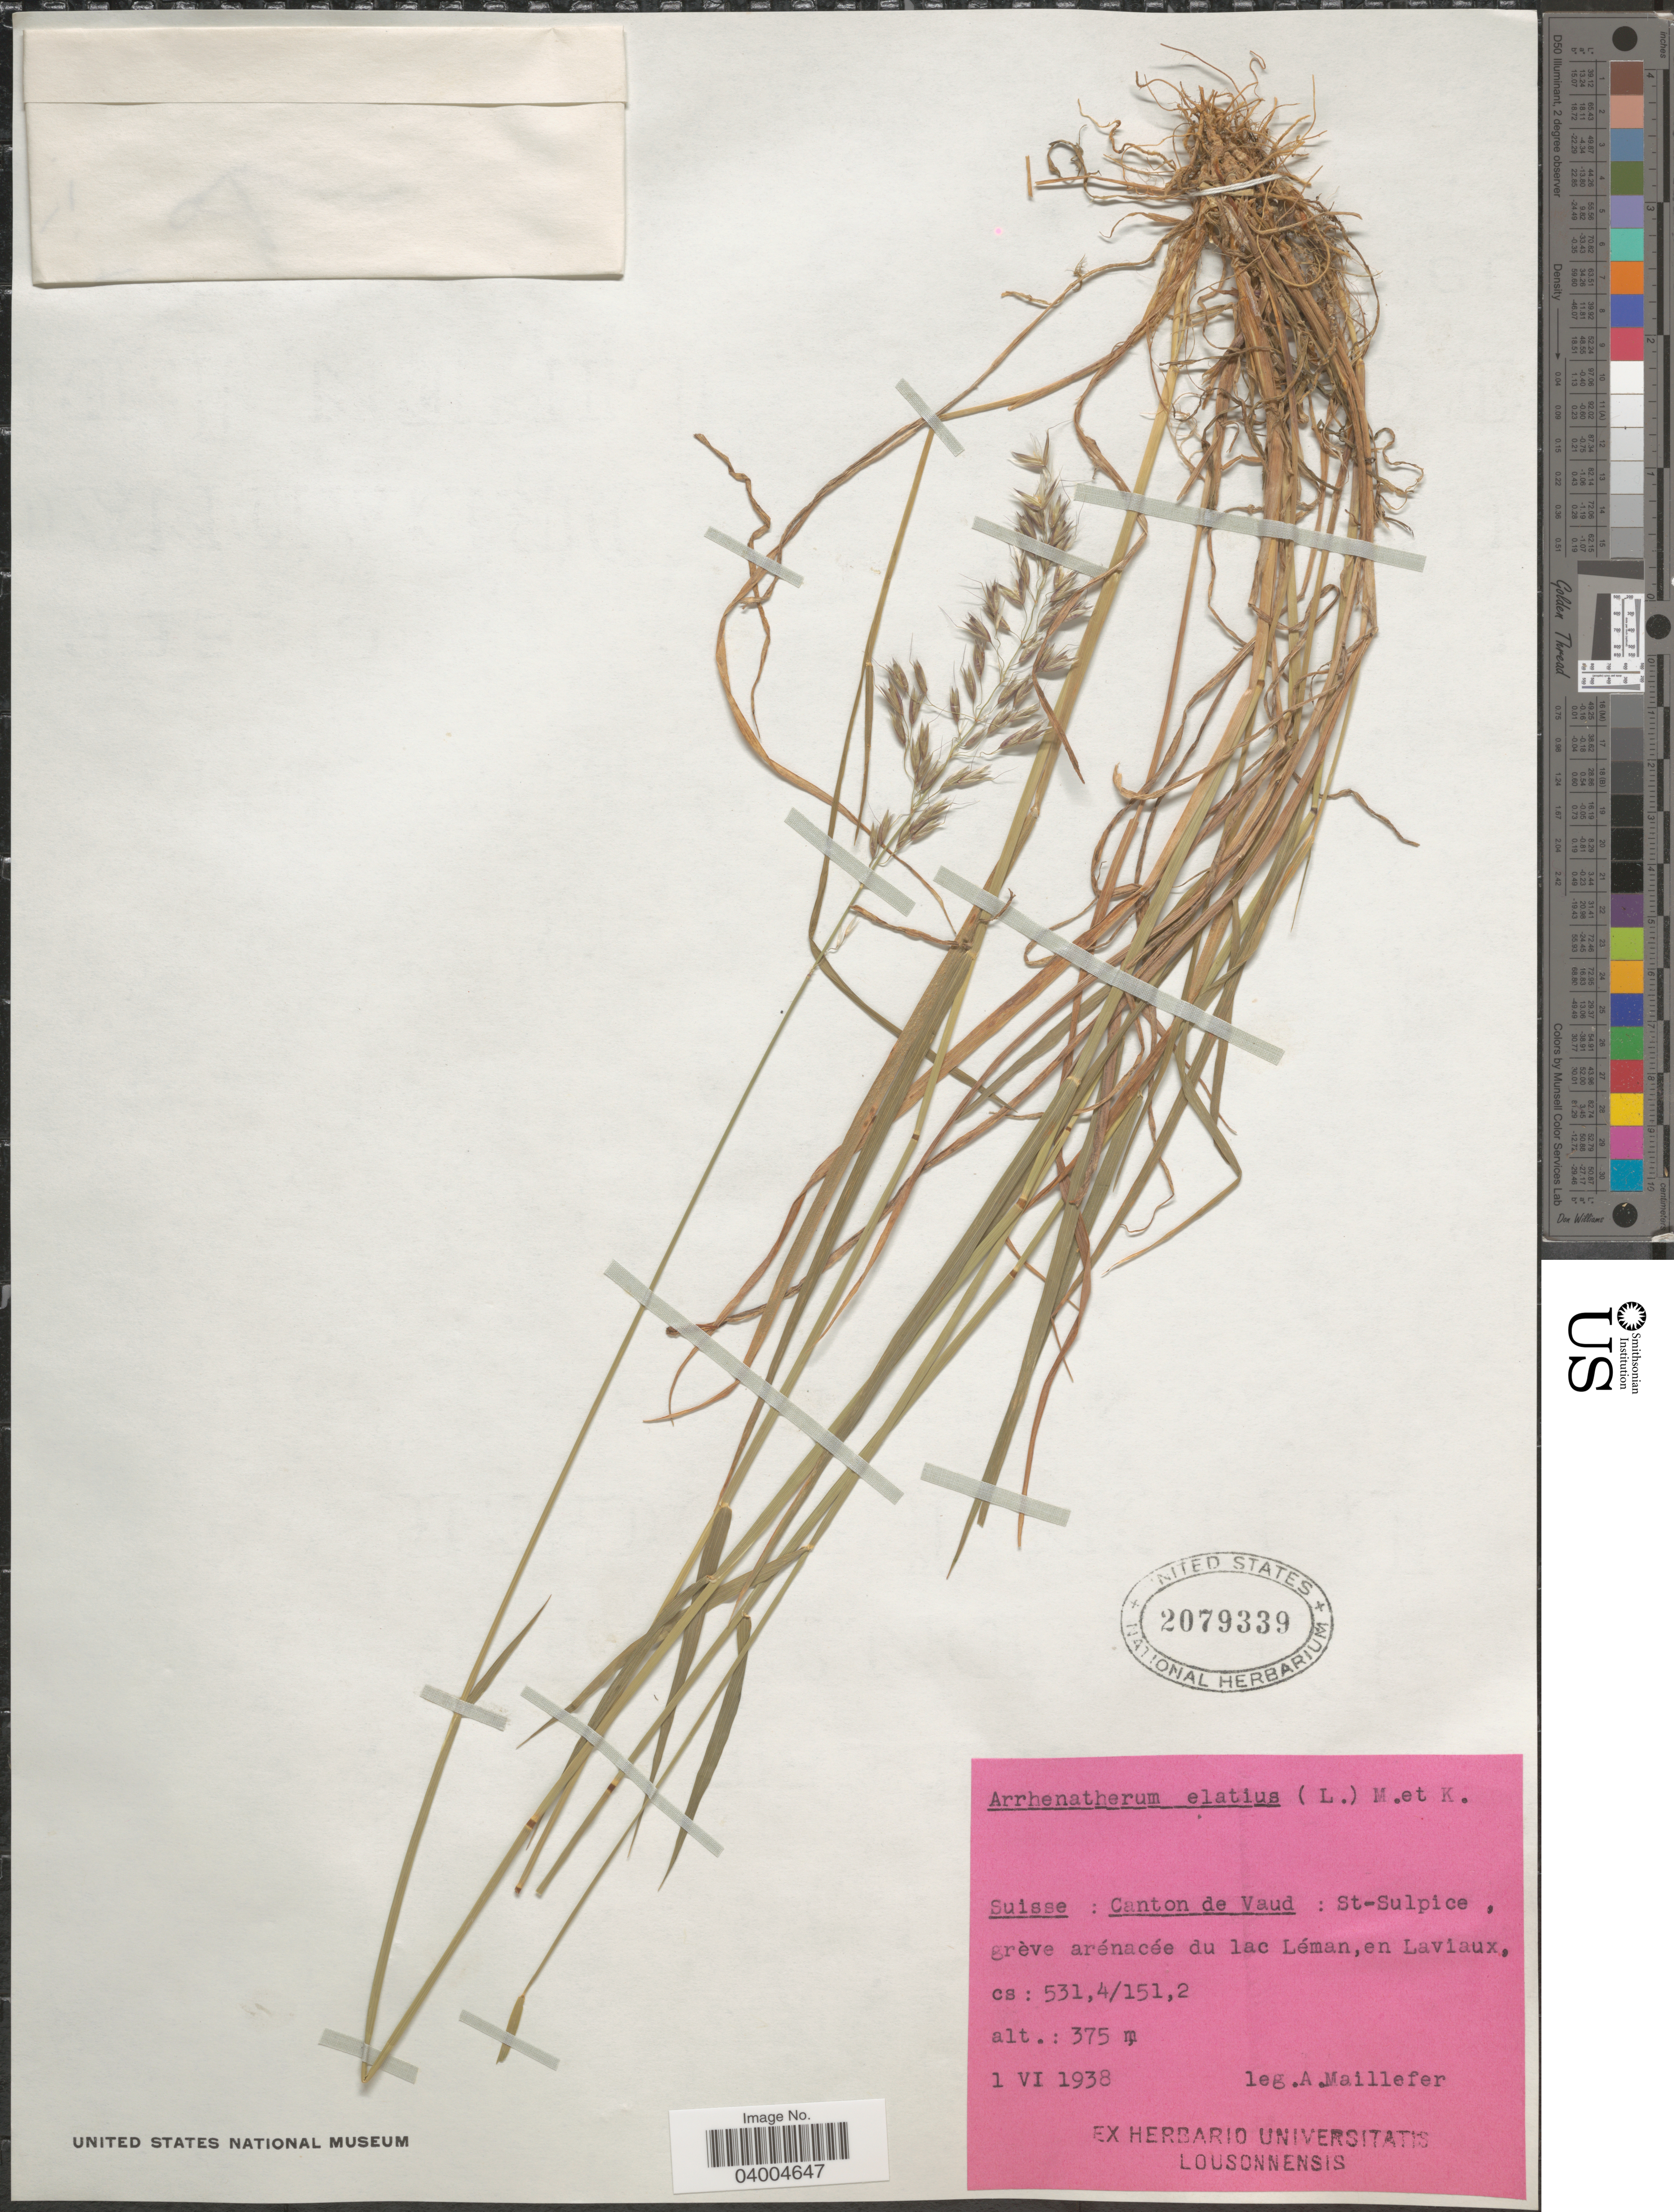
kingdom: Plantae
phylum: Tracheophyta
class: Liliopsida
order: Poales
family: Poaceae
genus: Arrhenatherum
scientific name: Arrhenatherum elatius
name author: (L.) J. Presl & C. Presl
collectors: A. Maillefer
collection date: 1938-06-01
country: Switzerland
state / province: Vaud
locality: Suisse: Canton de Vaud: St-Sulpice, grève arénacée du lac Léman, en Laviaux, cs: 531,4/151,2 [unsure placement].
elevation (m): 375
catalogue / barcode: US 2079339